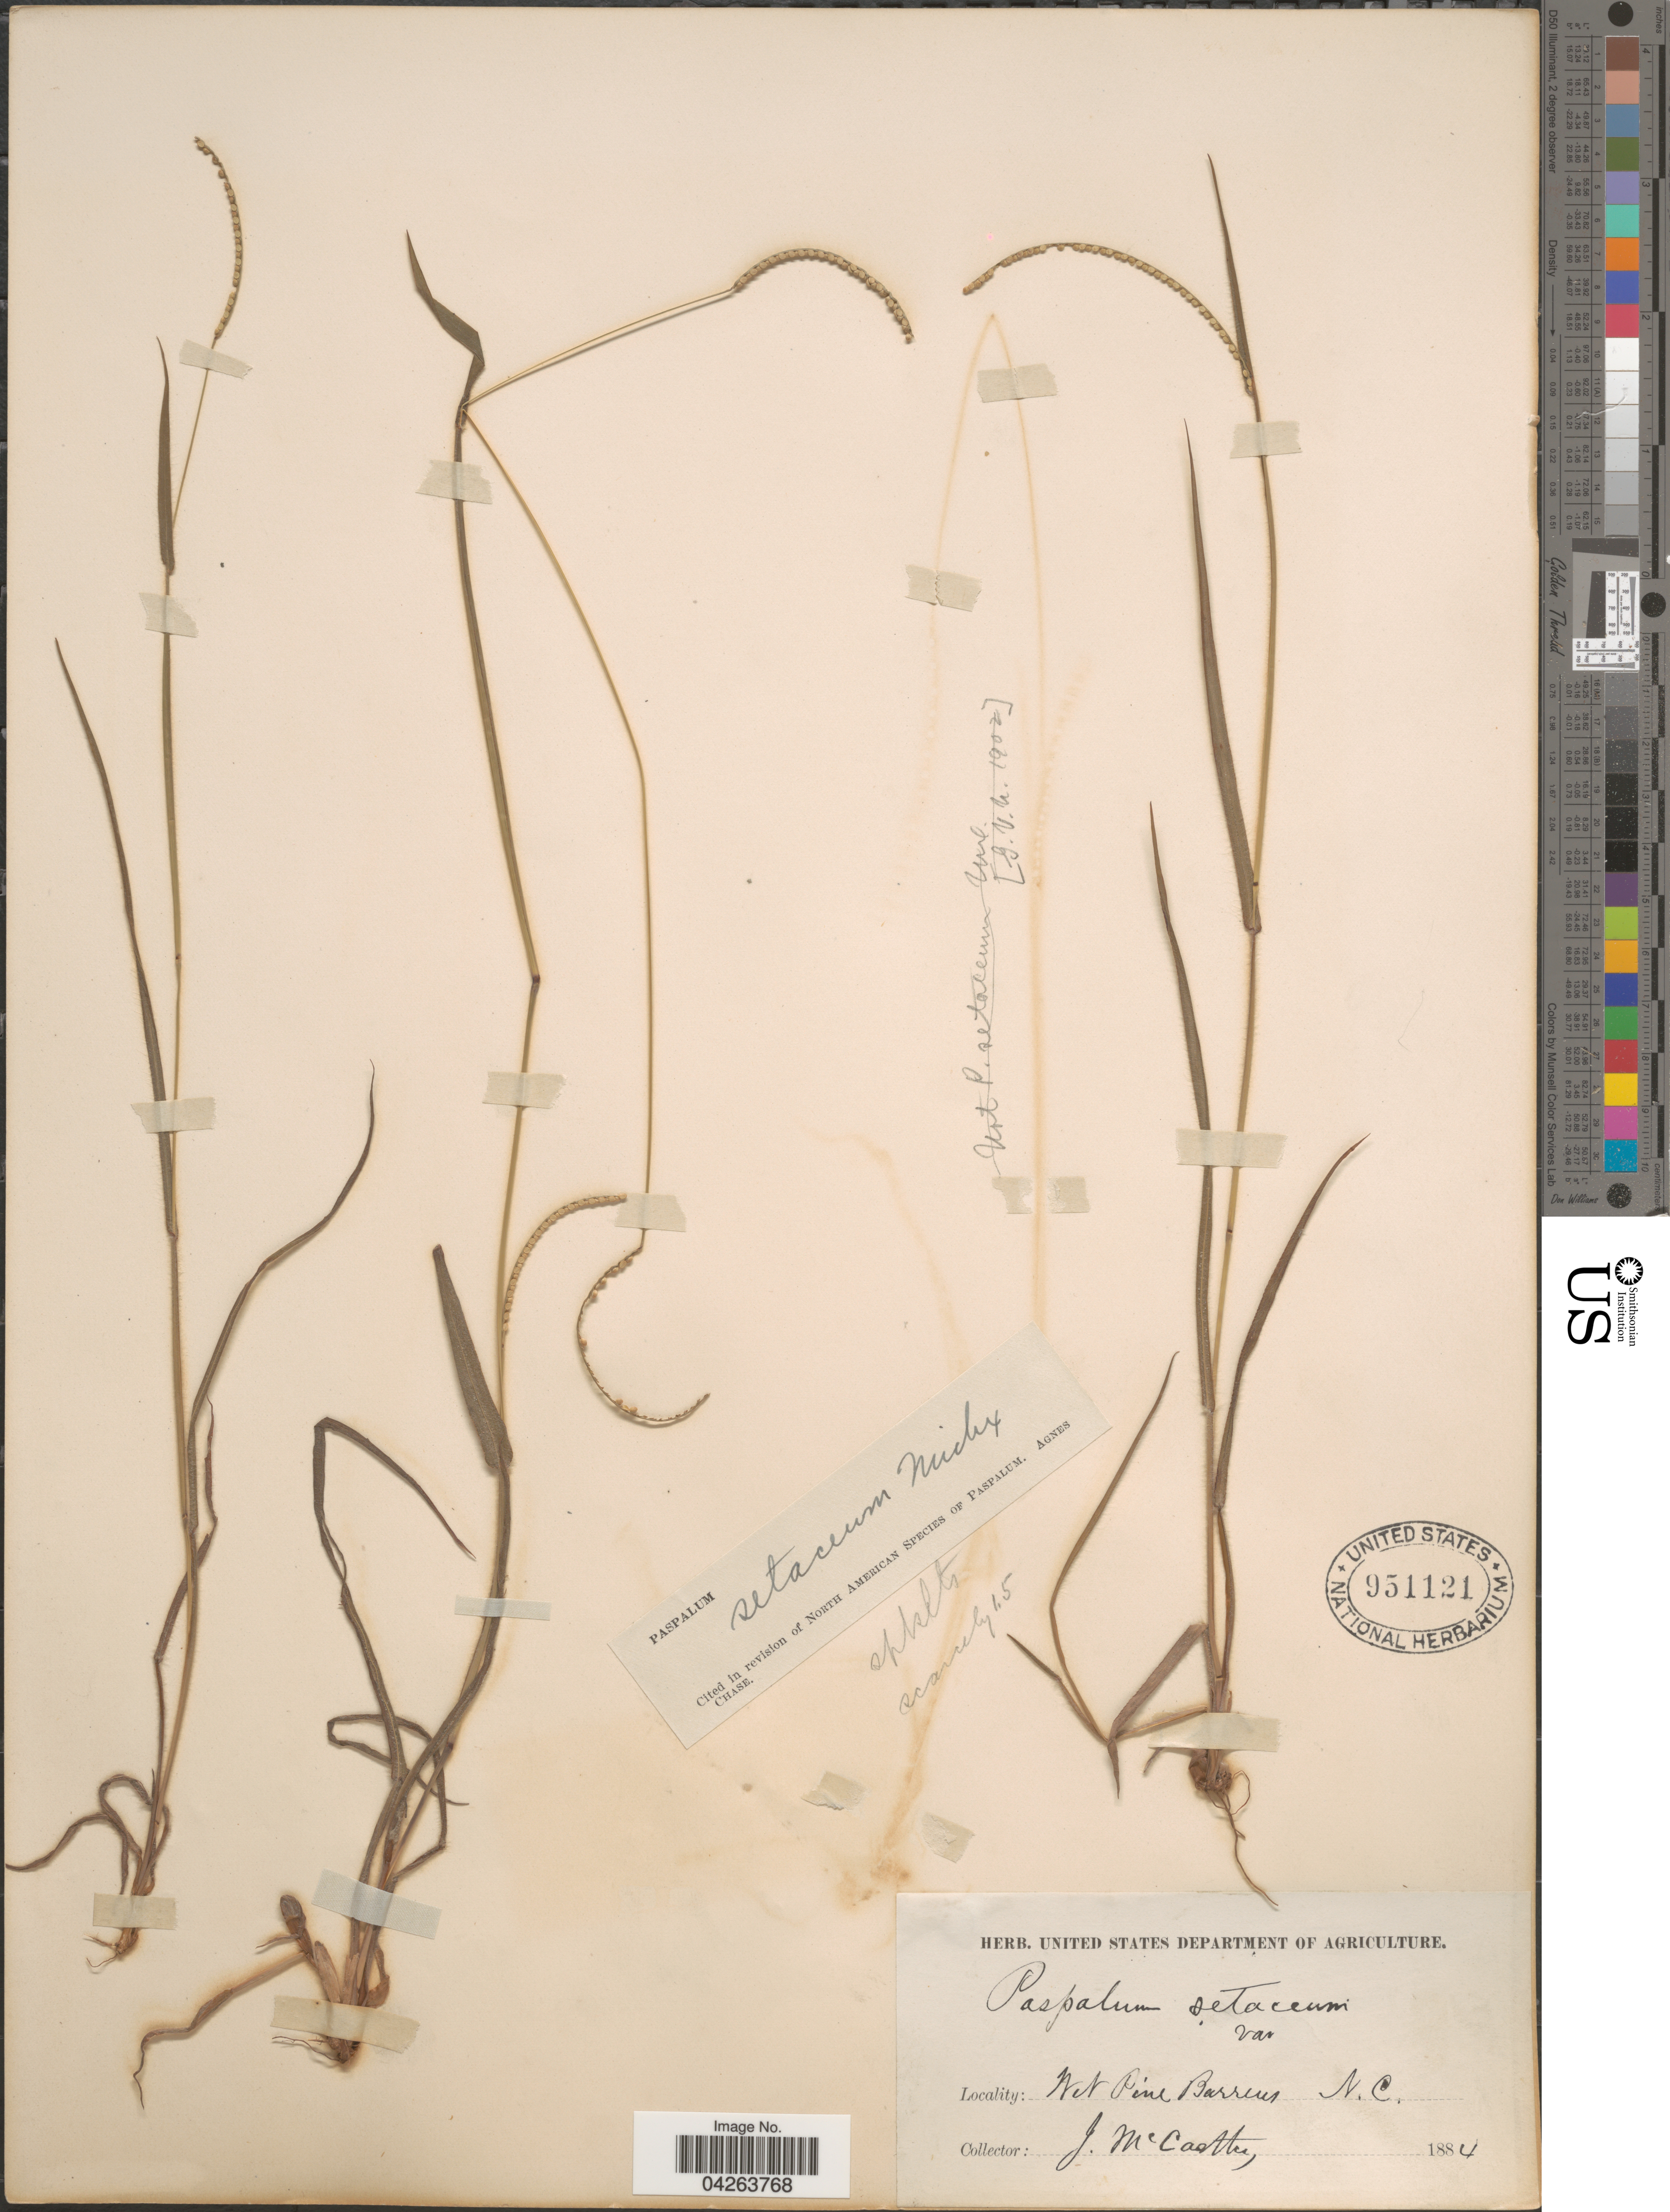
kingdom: Plantae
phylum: Tracheophyta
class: Liliopsida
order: Poales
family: Poaceae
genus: Paspalum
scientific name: Paspalum setaceum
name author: Michx.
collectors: J. McCarthy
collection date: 1884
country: United States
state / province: North Carolina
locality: Wet Pine Barrens.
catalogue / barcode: US 951121